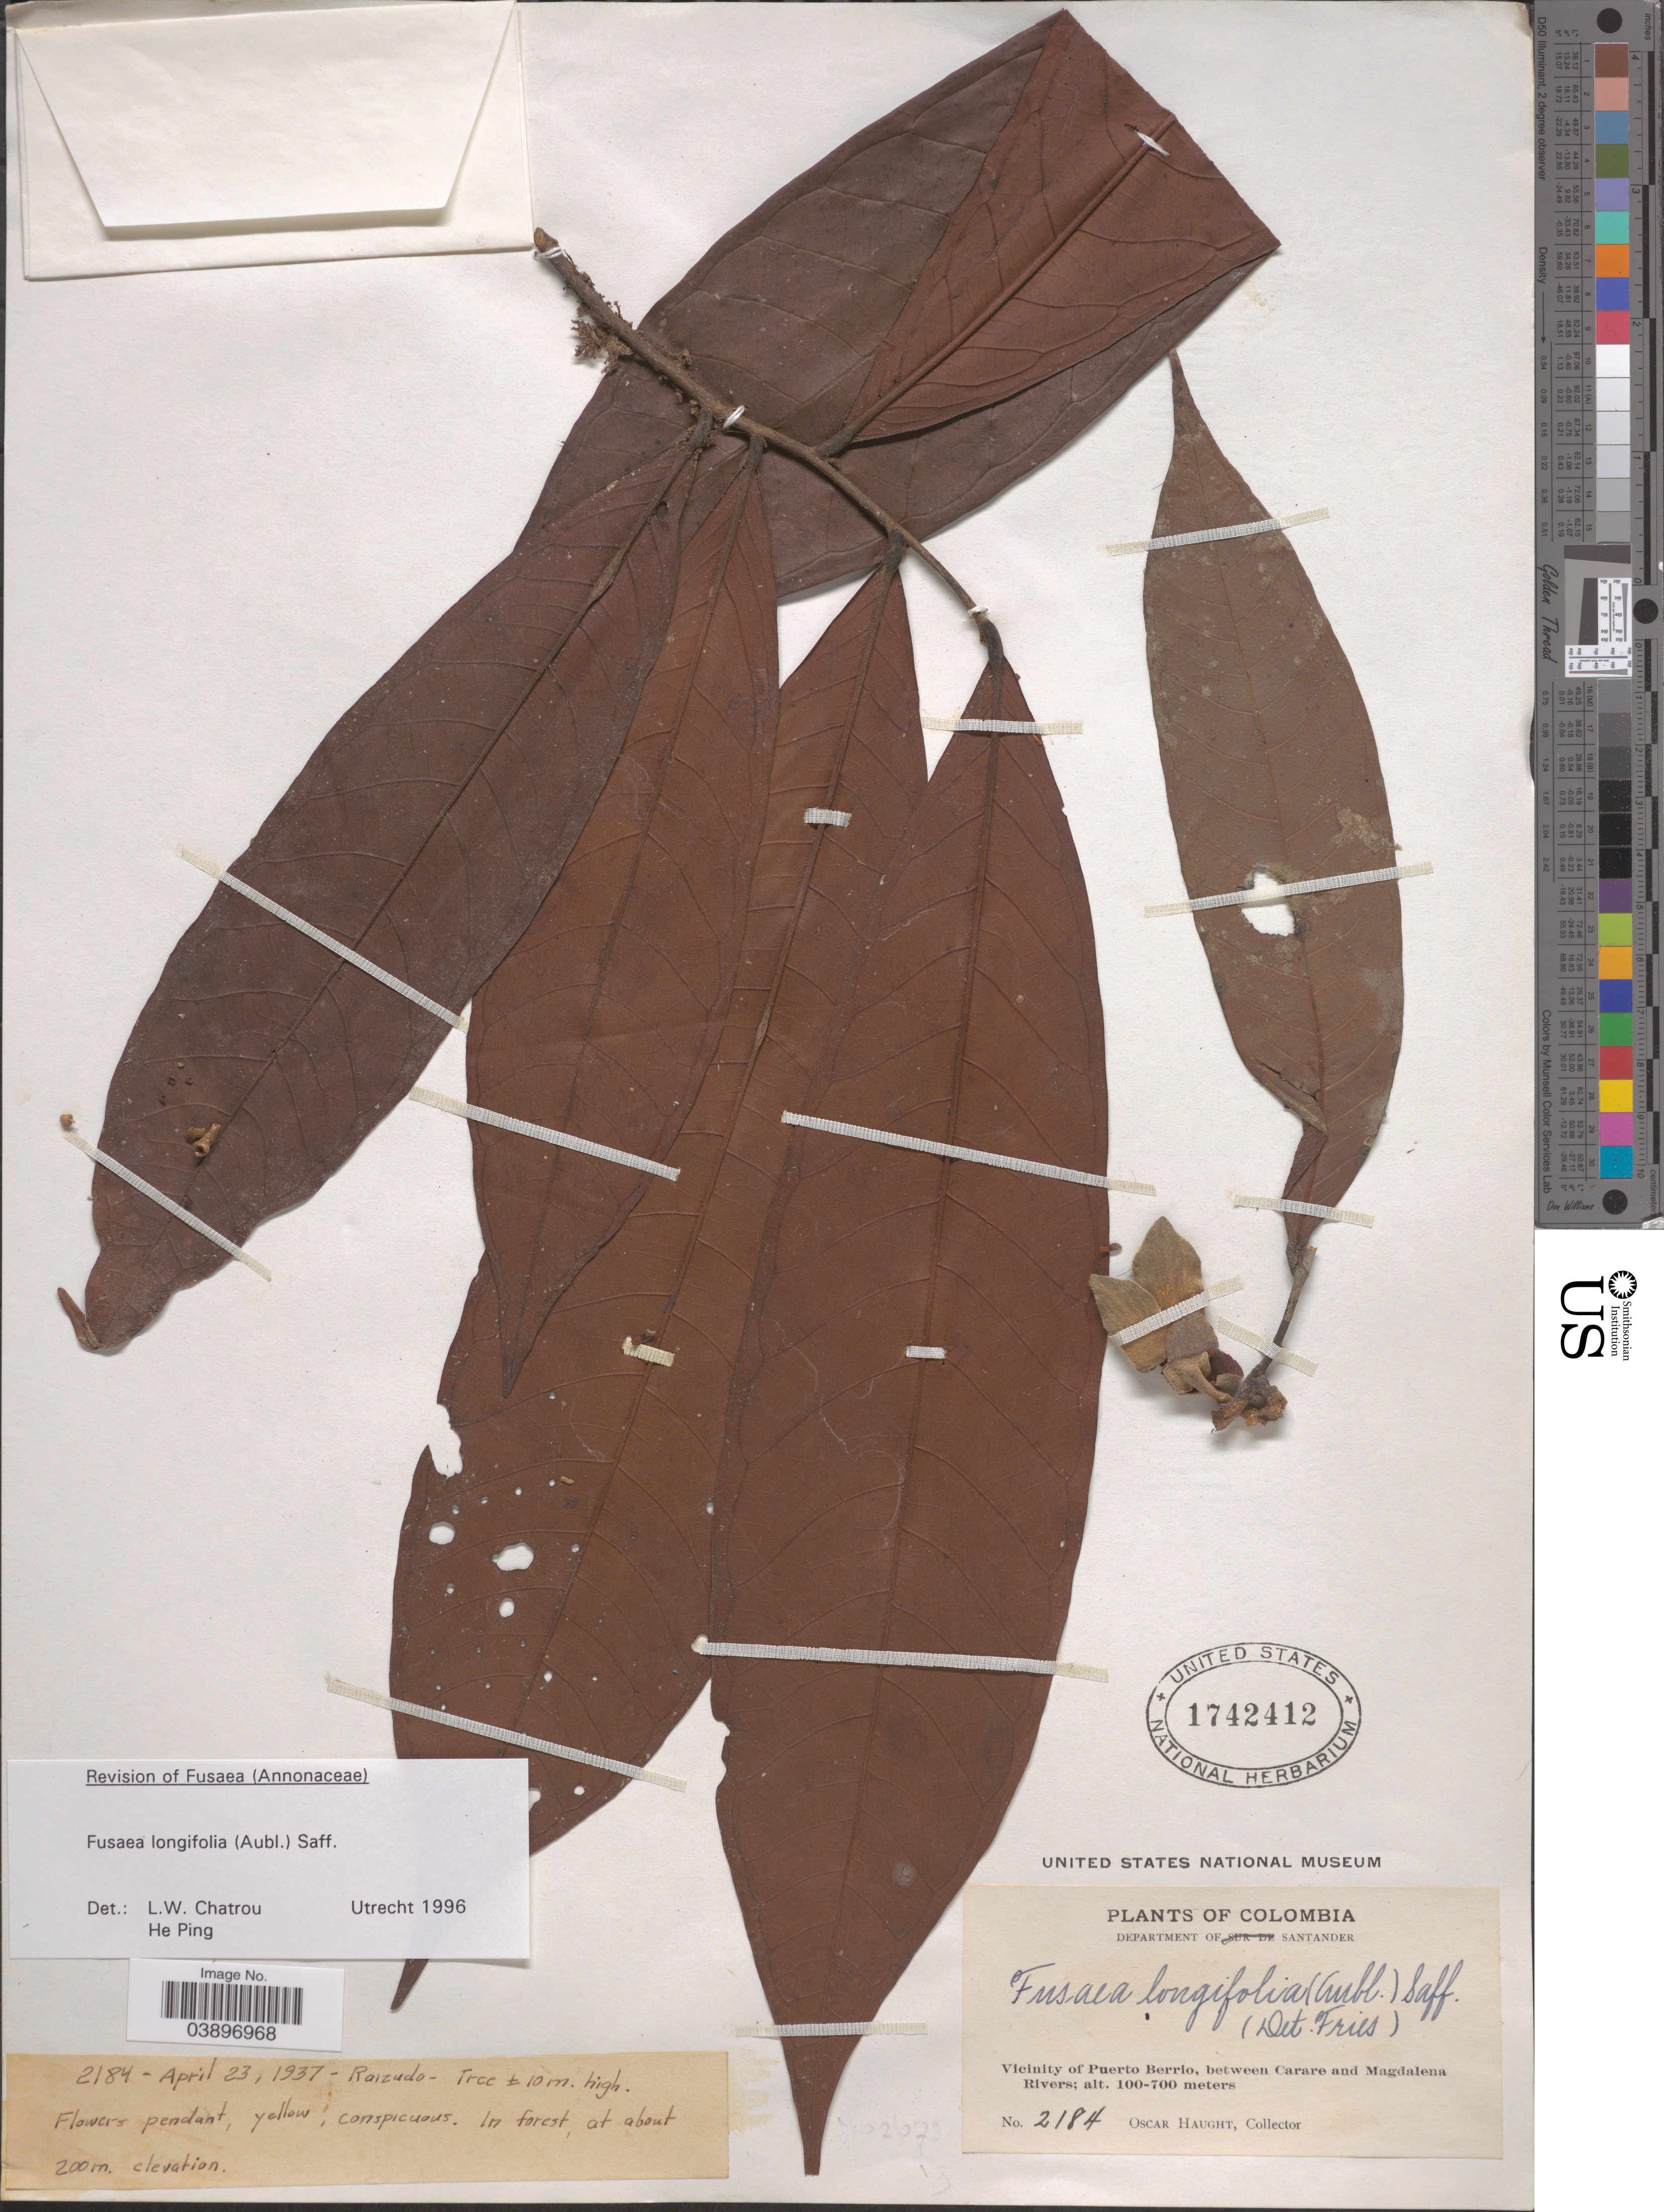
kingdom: Plantae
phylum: Tracheophyta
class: Magnoliopsida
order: Magnoliales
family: Annonaceae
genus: Fusaea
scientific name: Fusaea longifolia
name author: (Aubl.) Saff.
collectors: O. L. Haught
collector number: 2184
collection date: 1937-04-23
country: Colombia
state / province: Santander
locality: Department of Santander. Vicinity of Puerto Berrio, between Carare and Magdalena Rivers. Raizudo.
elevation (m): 200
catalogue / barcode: US 1742412